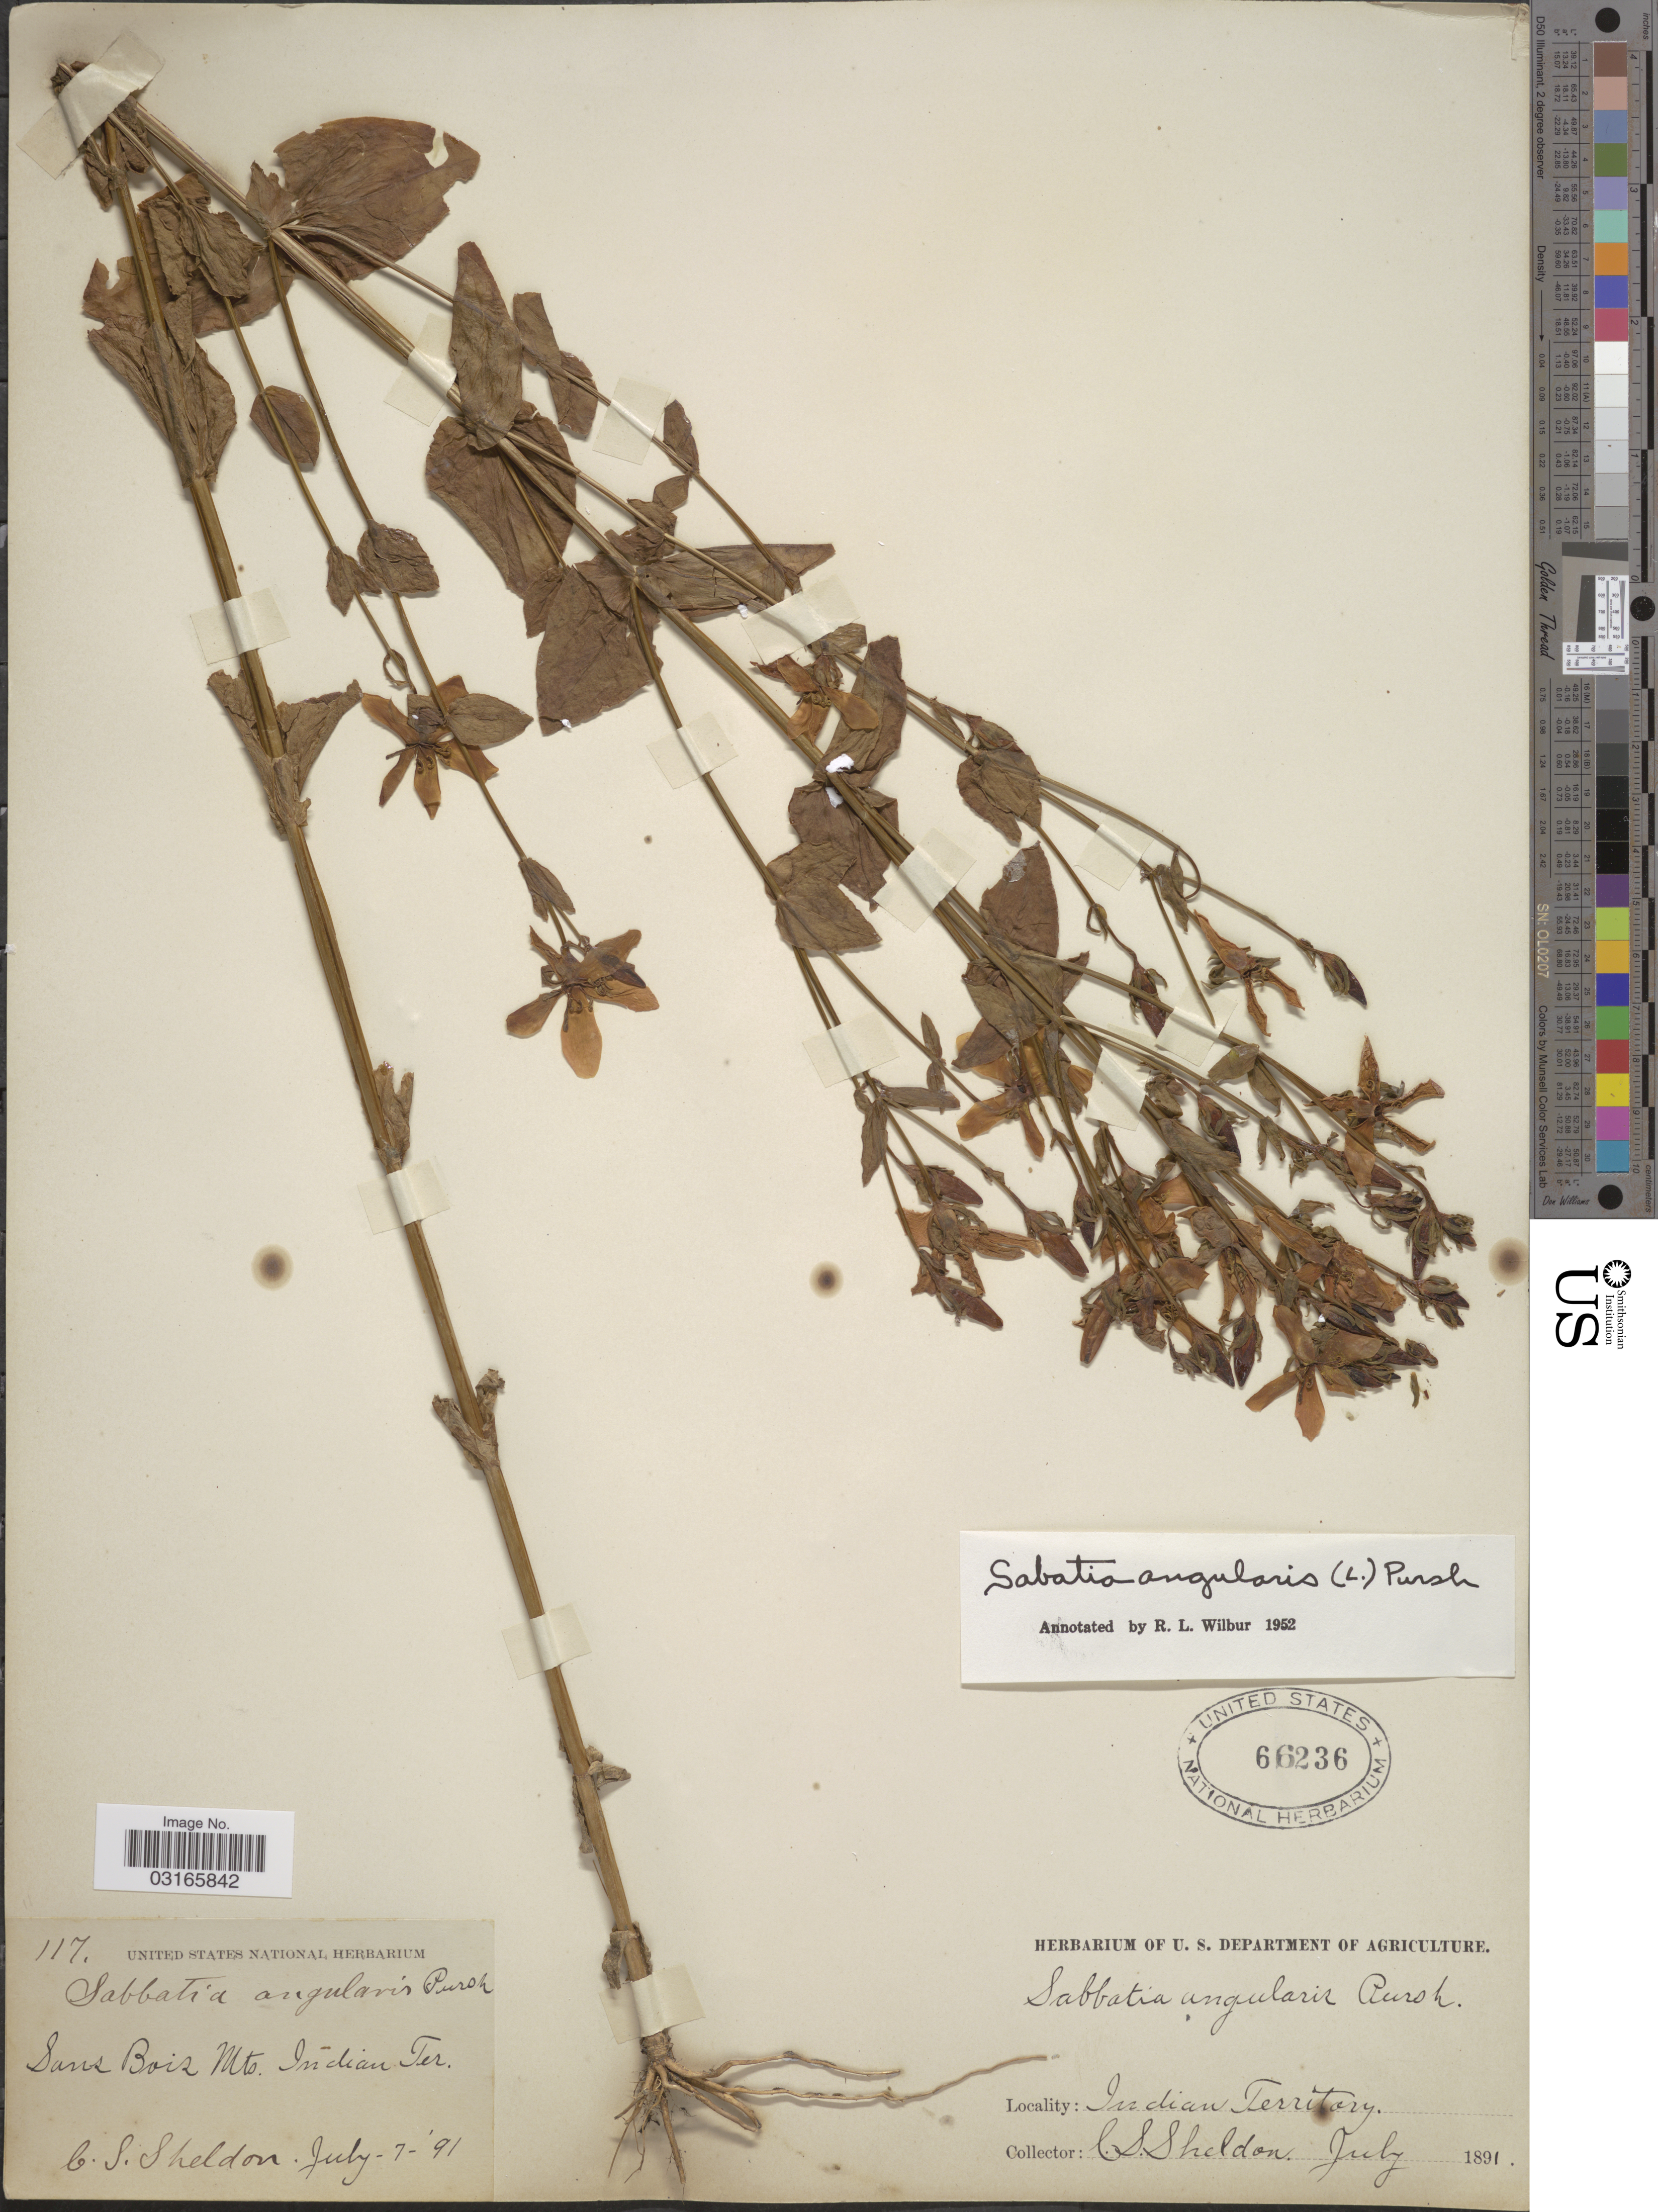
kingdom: Plantae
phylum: Tracheophyta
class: Magnoliopsida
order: Gentianales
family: Gentianaceae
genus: Sabatia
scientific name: Sabatia angularis (L.) Pursh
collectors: C. S. Sheldon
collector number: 117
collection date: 1891-07-07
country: United States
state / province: Oklahoma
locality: Sans Bois Mts. Indian Ter.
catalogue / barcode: US 66236